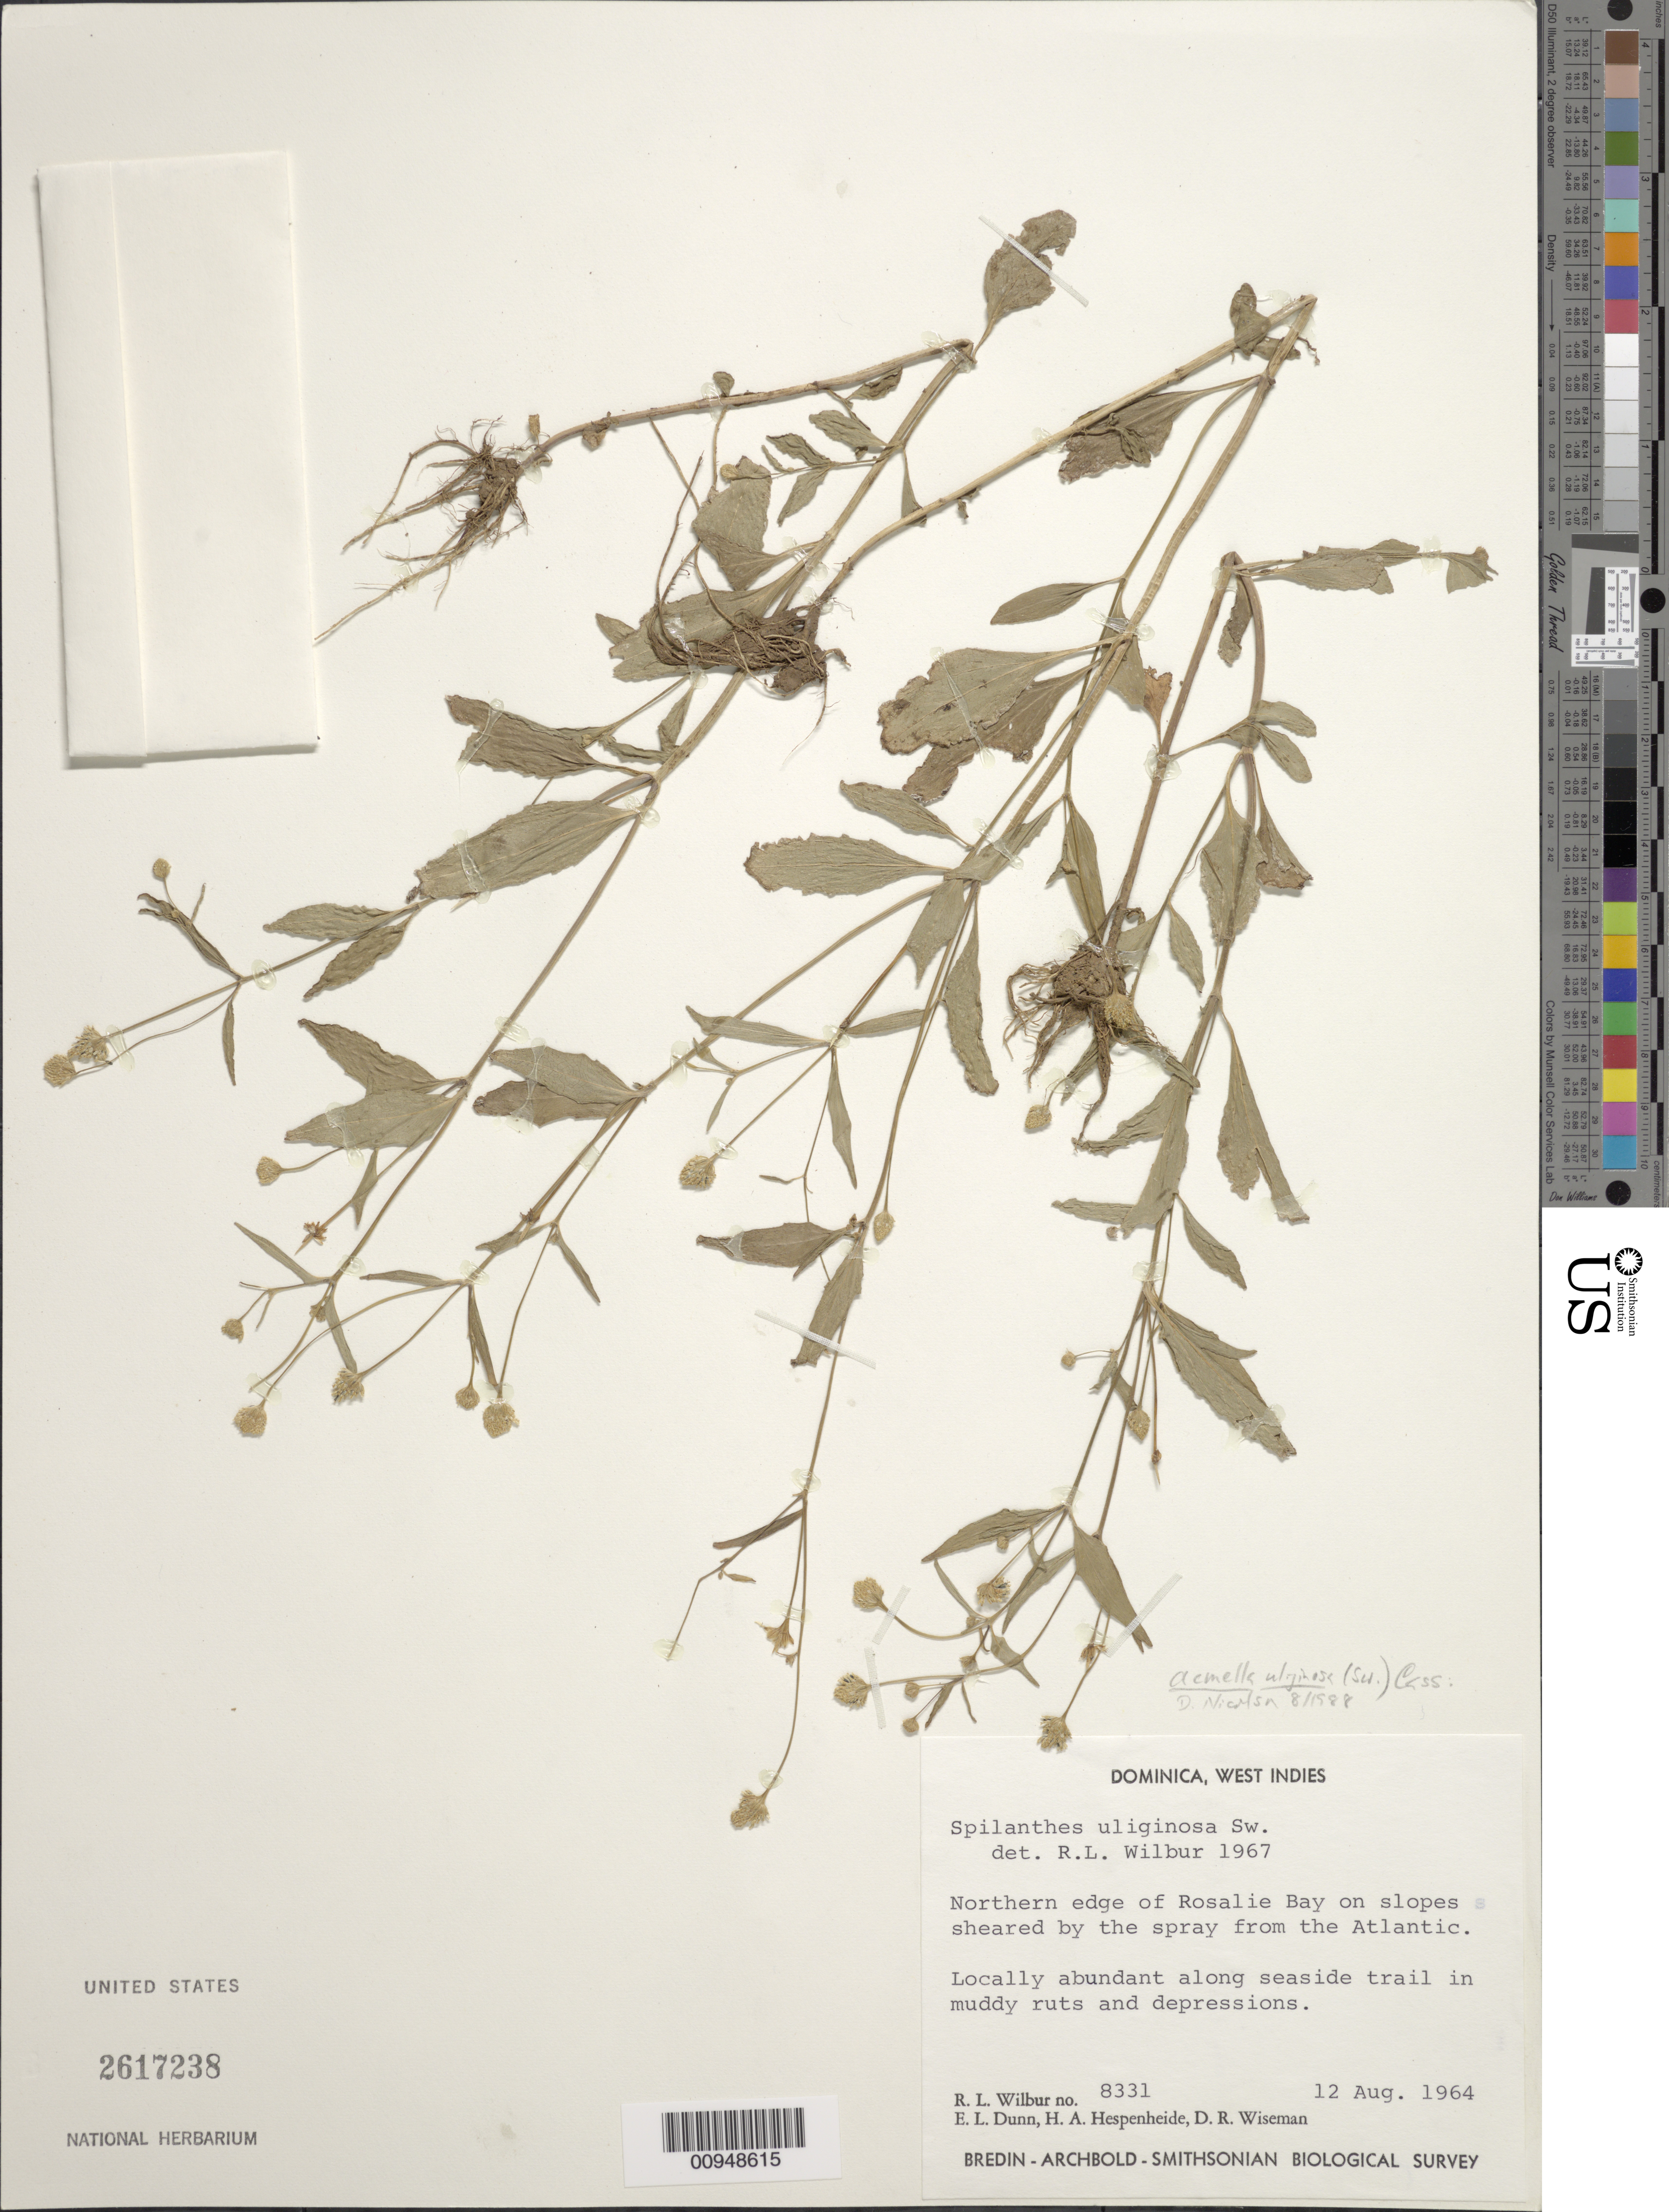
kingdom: Plantae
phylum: Tracheophyta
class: Magnoliopsida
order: Asterales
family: Asteraceae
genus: Acmella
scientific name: Acmella uliginosa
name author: (Sw.) Cass.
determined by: Nicolson, Dan H.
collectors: R. L. Wilbur, E. Dunn, H. A. Hespenheide & D. R. Wiseman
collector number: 8331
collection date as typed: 12 Aug 1964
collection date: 1964-08-12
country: Dominica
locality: Northern edge of Rosalie Bay on slopes sheared by the spray from Atlantic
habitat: Along seaside trail in muddy ruts and depressions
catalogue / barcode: US 2617238